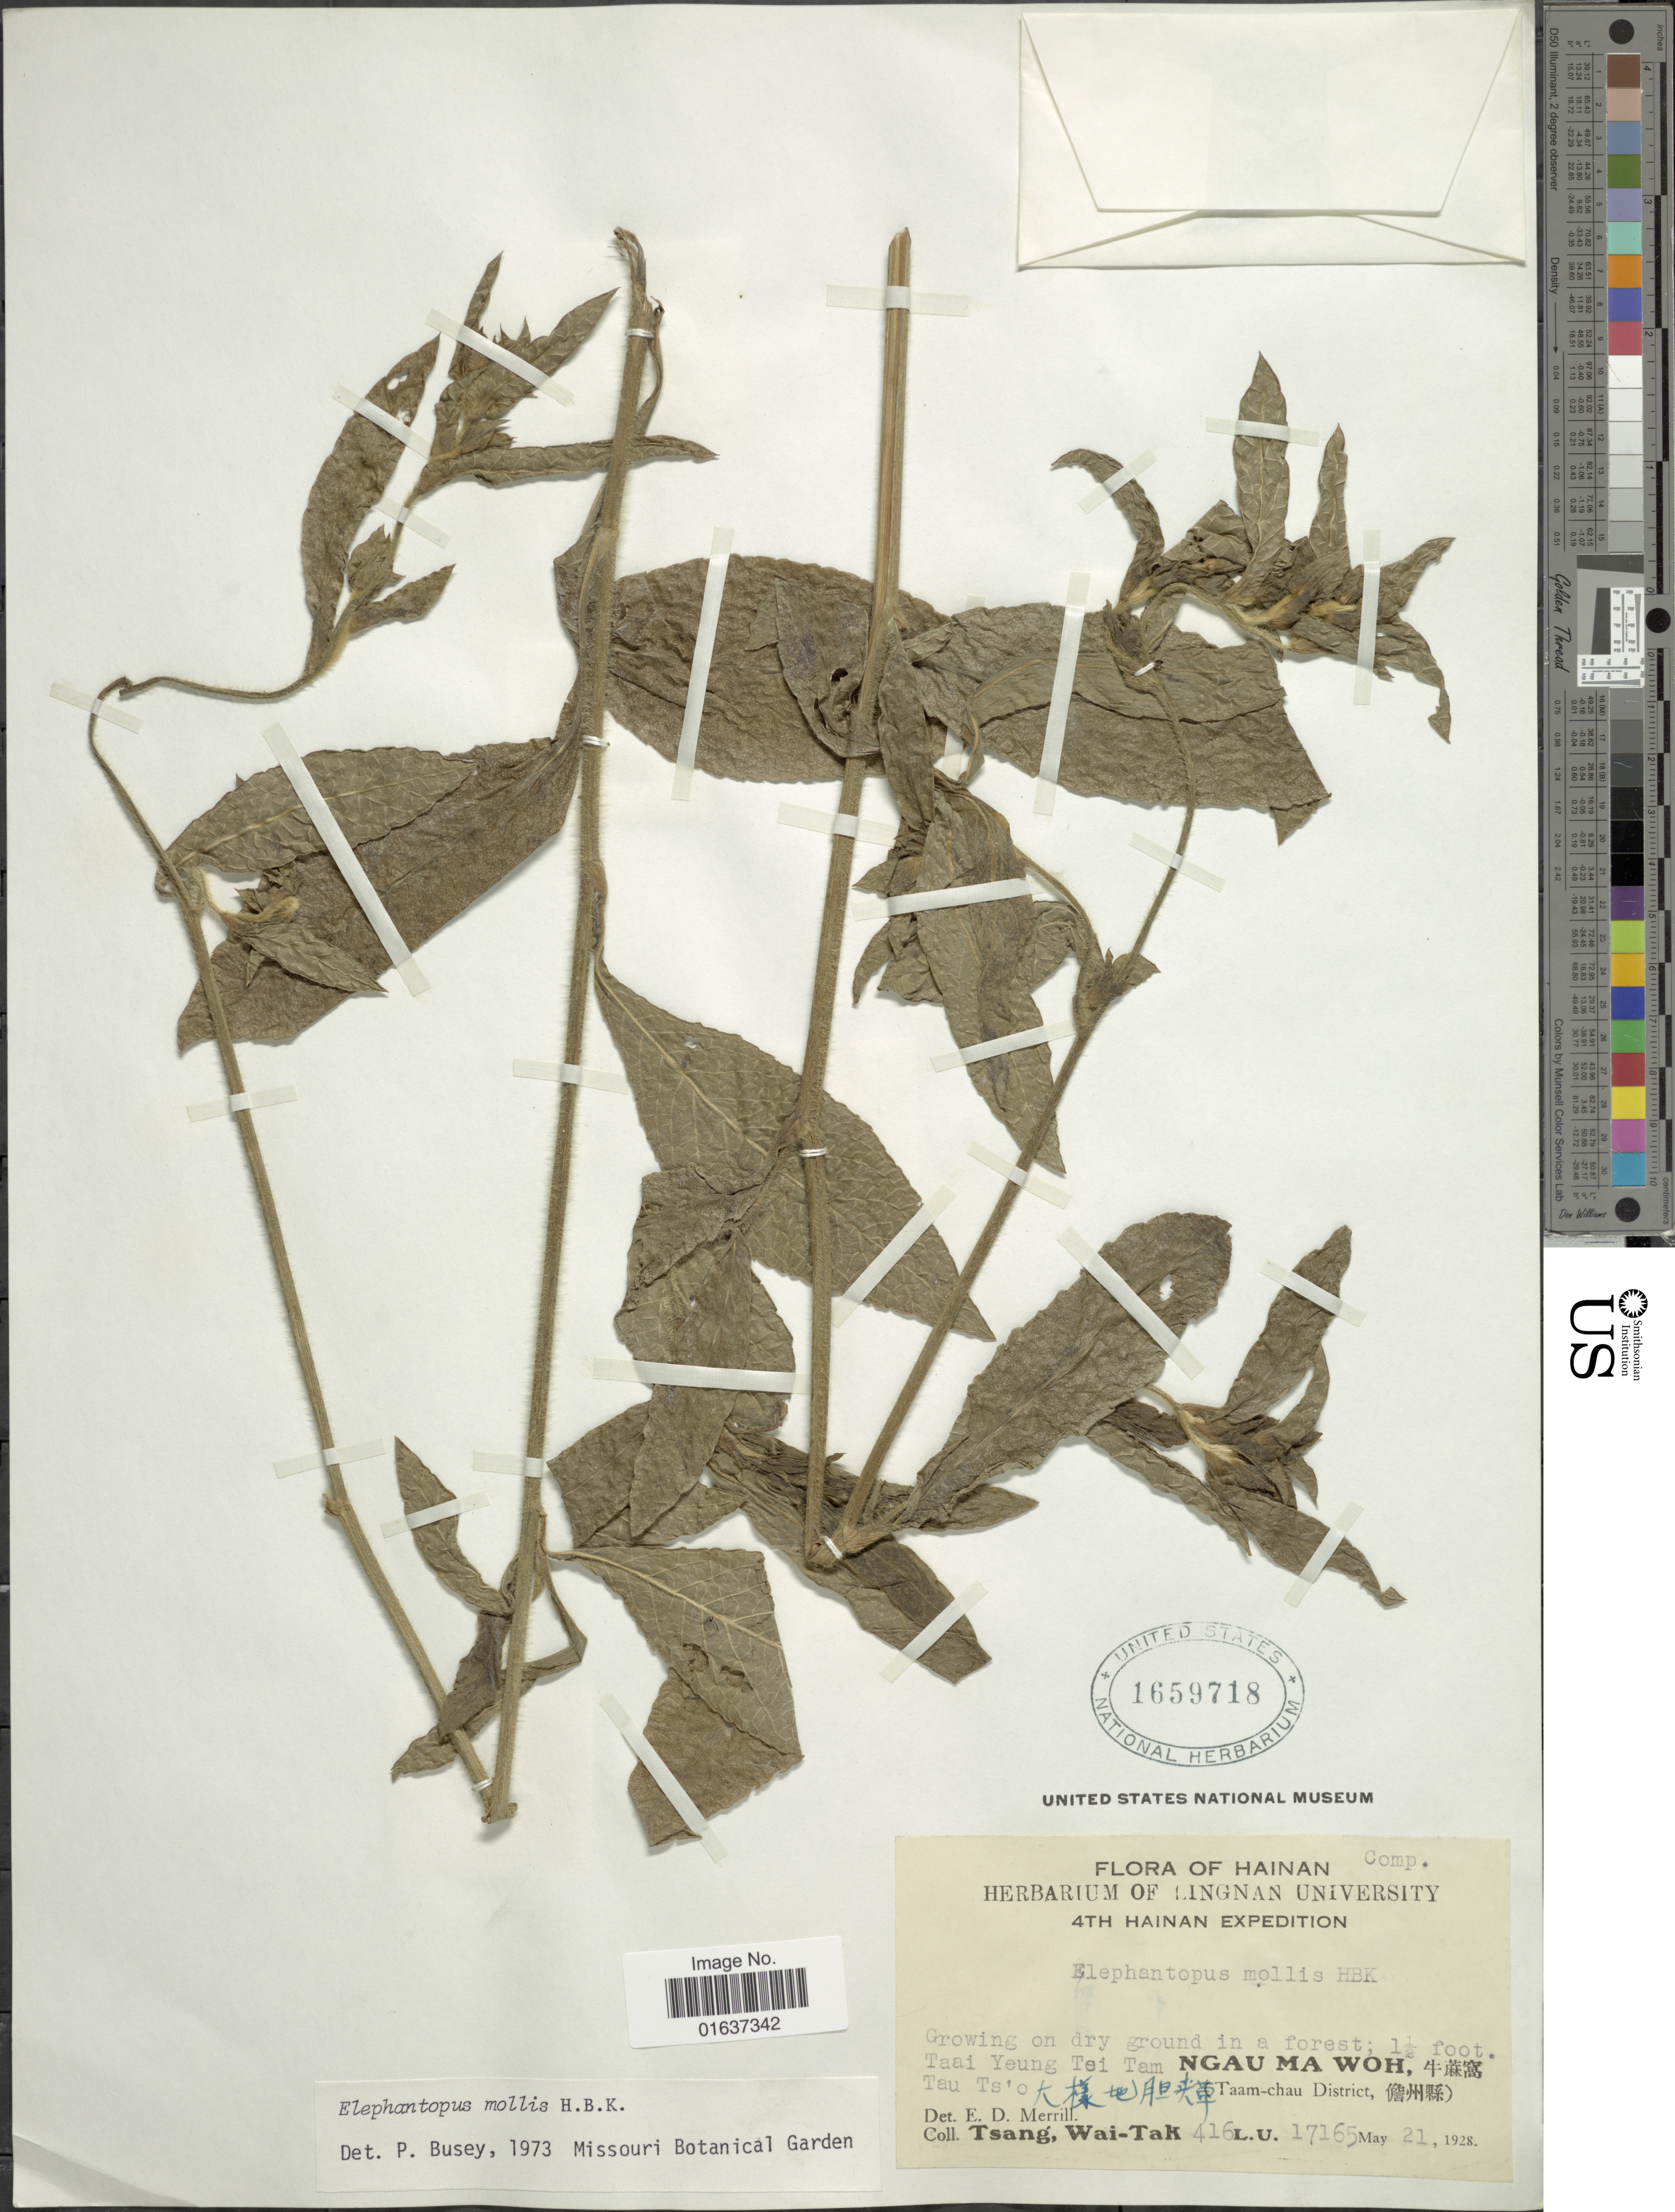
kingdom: Plantae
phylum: Tracheophyta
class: Magnoliopsida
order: Asterales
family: Asteraceae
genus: Elephantopus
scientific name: Elephantopus mollis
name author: Kunth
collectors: W. T. Tsang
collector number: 416LU17165*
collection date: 1928-05-21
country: China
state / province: Hainan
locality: Taai Yeung Tei Tam, Ngau Ma Woh, Tau Ts'o, (Taam-chau District)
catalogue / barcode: US 1659718